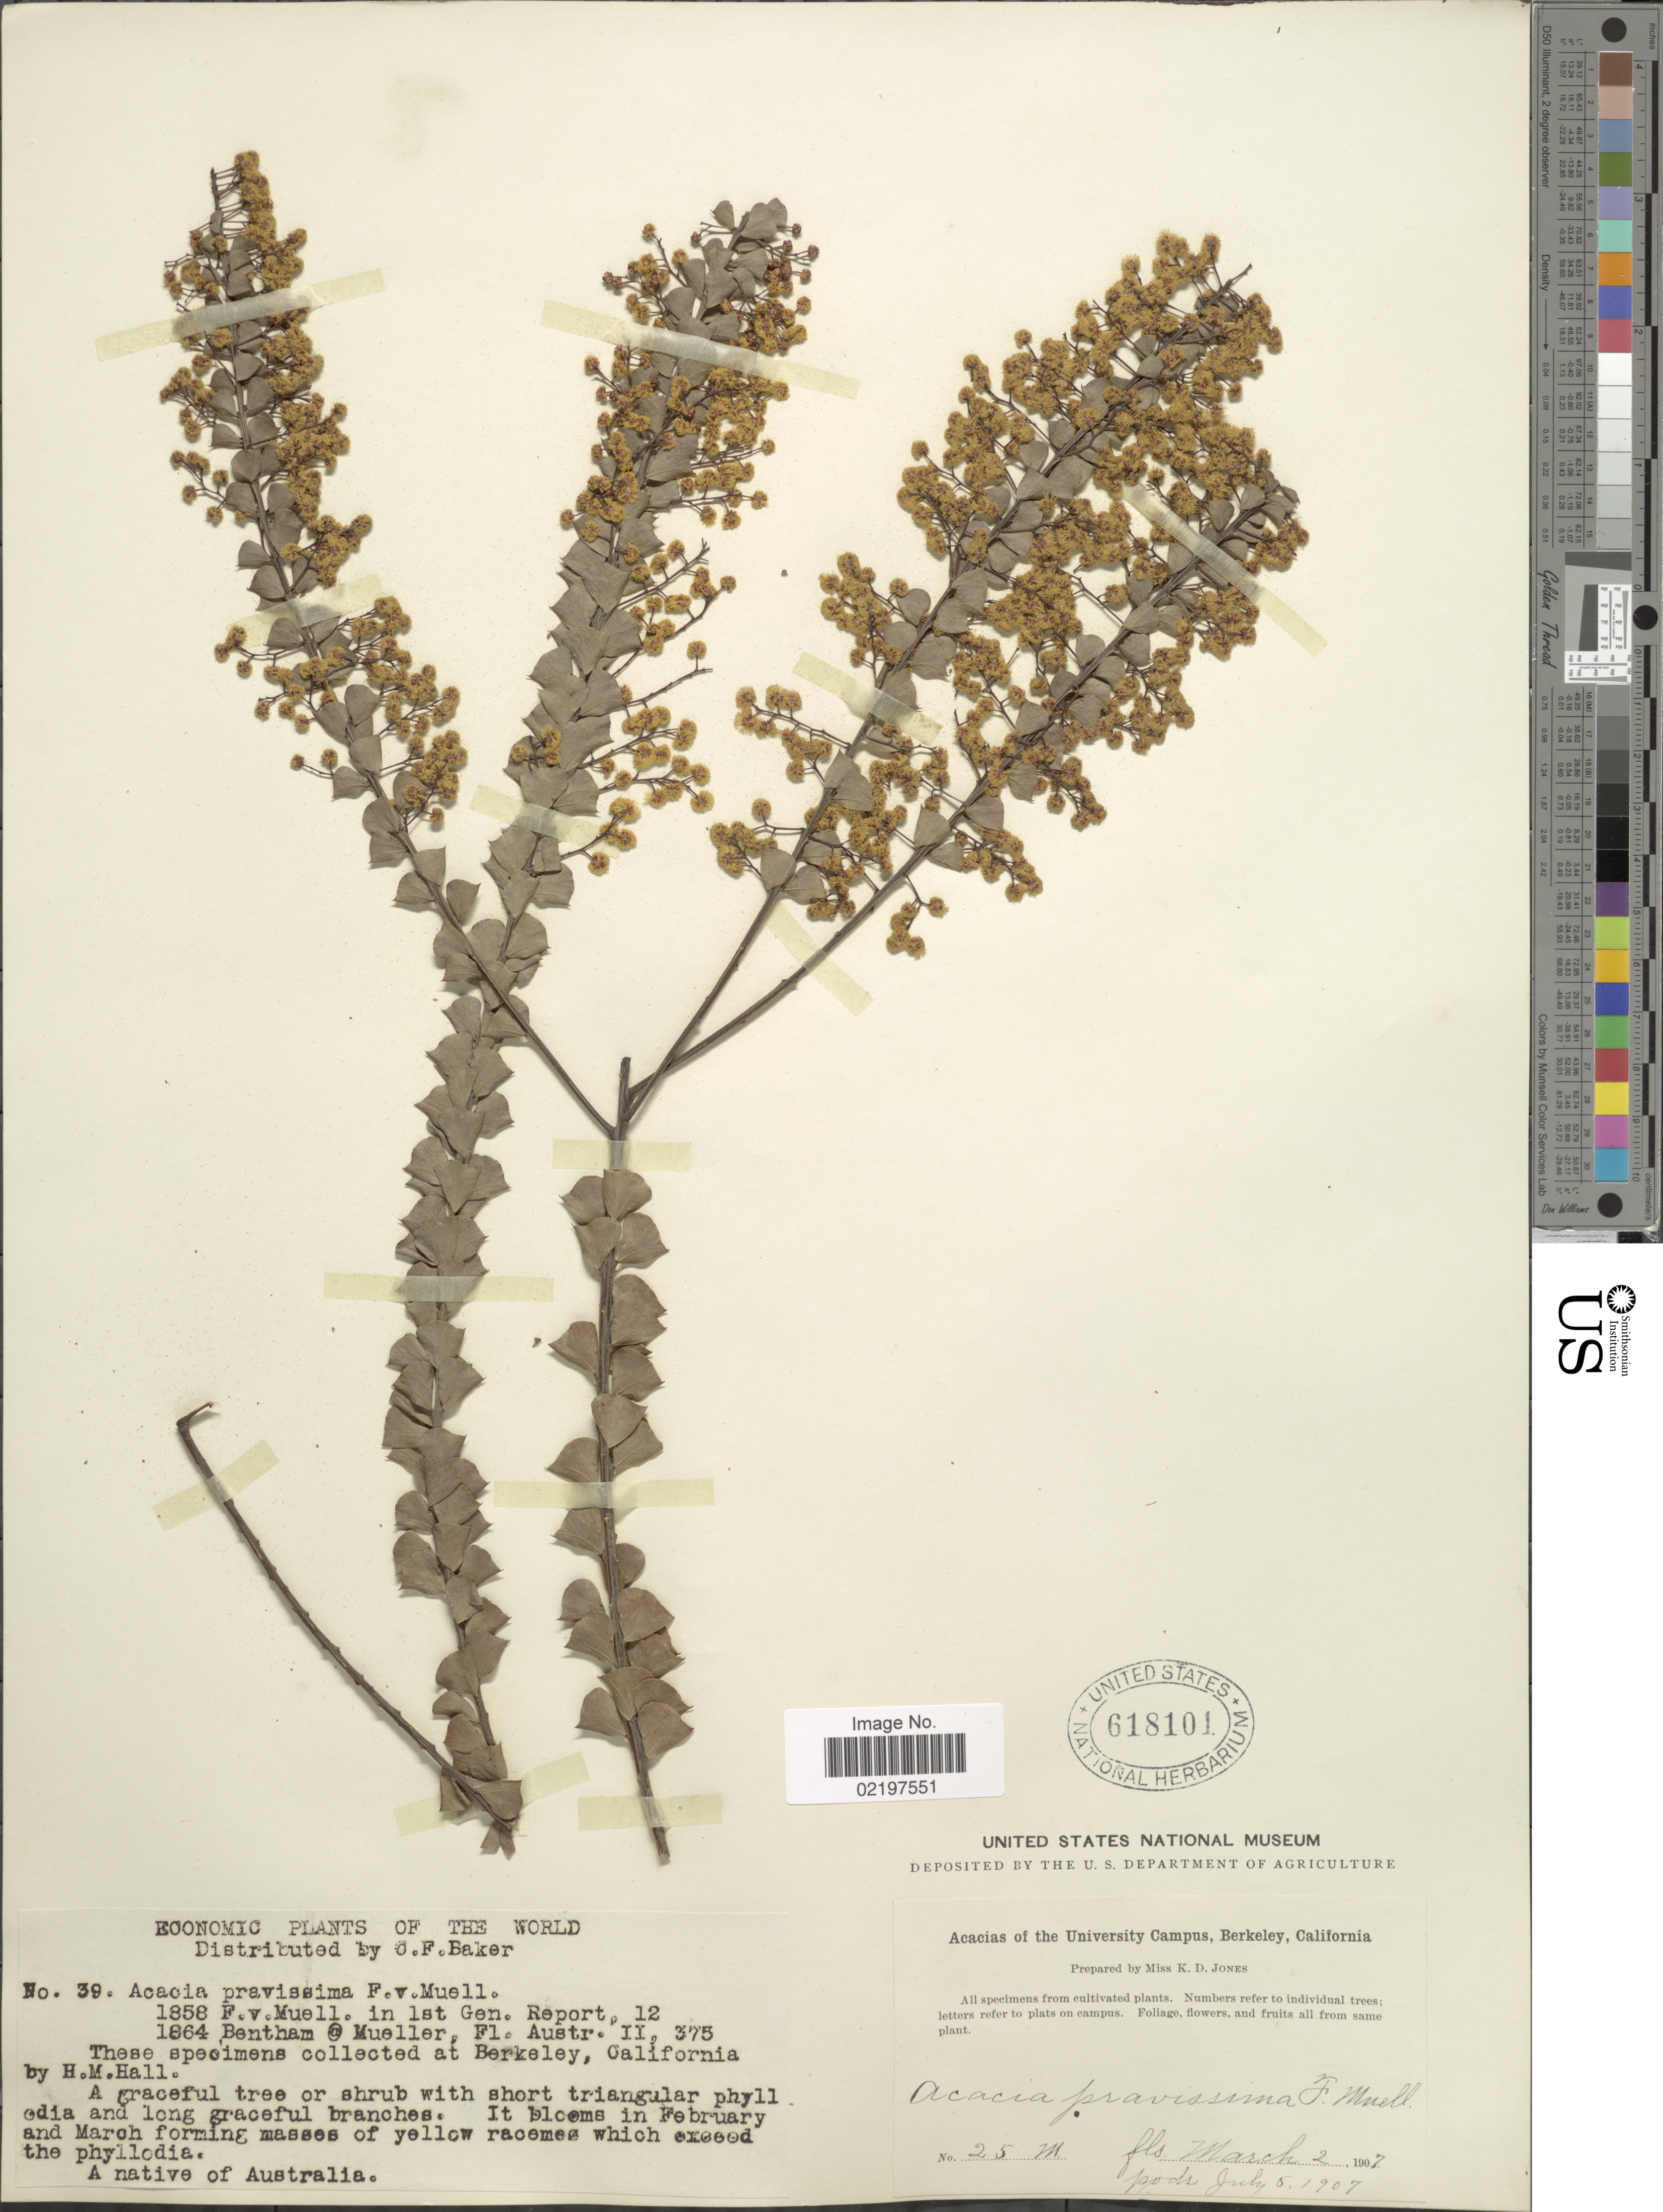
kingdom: Plantae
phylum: Tracheophyta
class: Magnoliopsida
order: Fabales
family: Fabaceae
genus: Acacia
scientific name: Acacia pravissima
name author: F. Muell.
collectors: H. M. Hall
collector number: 39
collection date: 1907-03-02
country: United States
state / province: California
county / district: Alameda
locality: Berkeley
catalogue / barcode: US 618101